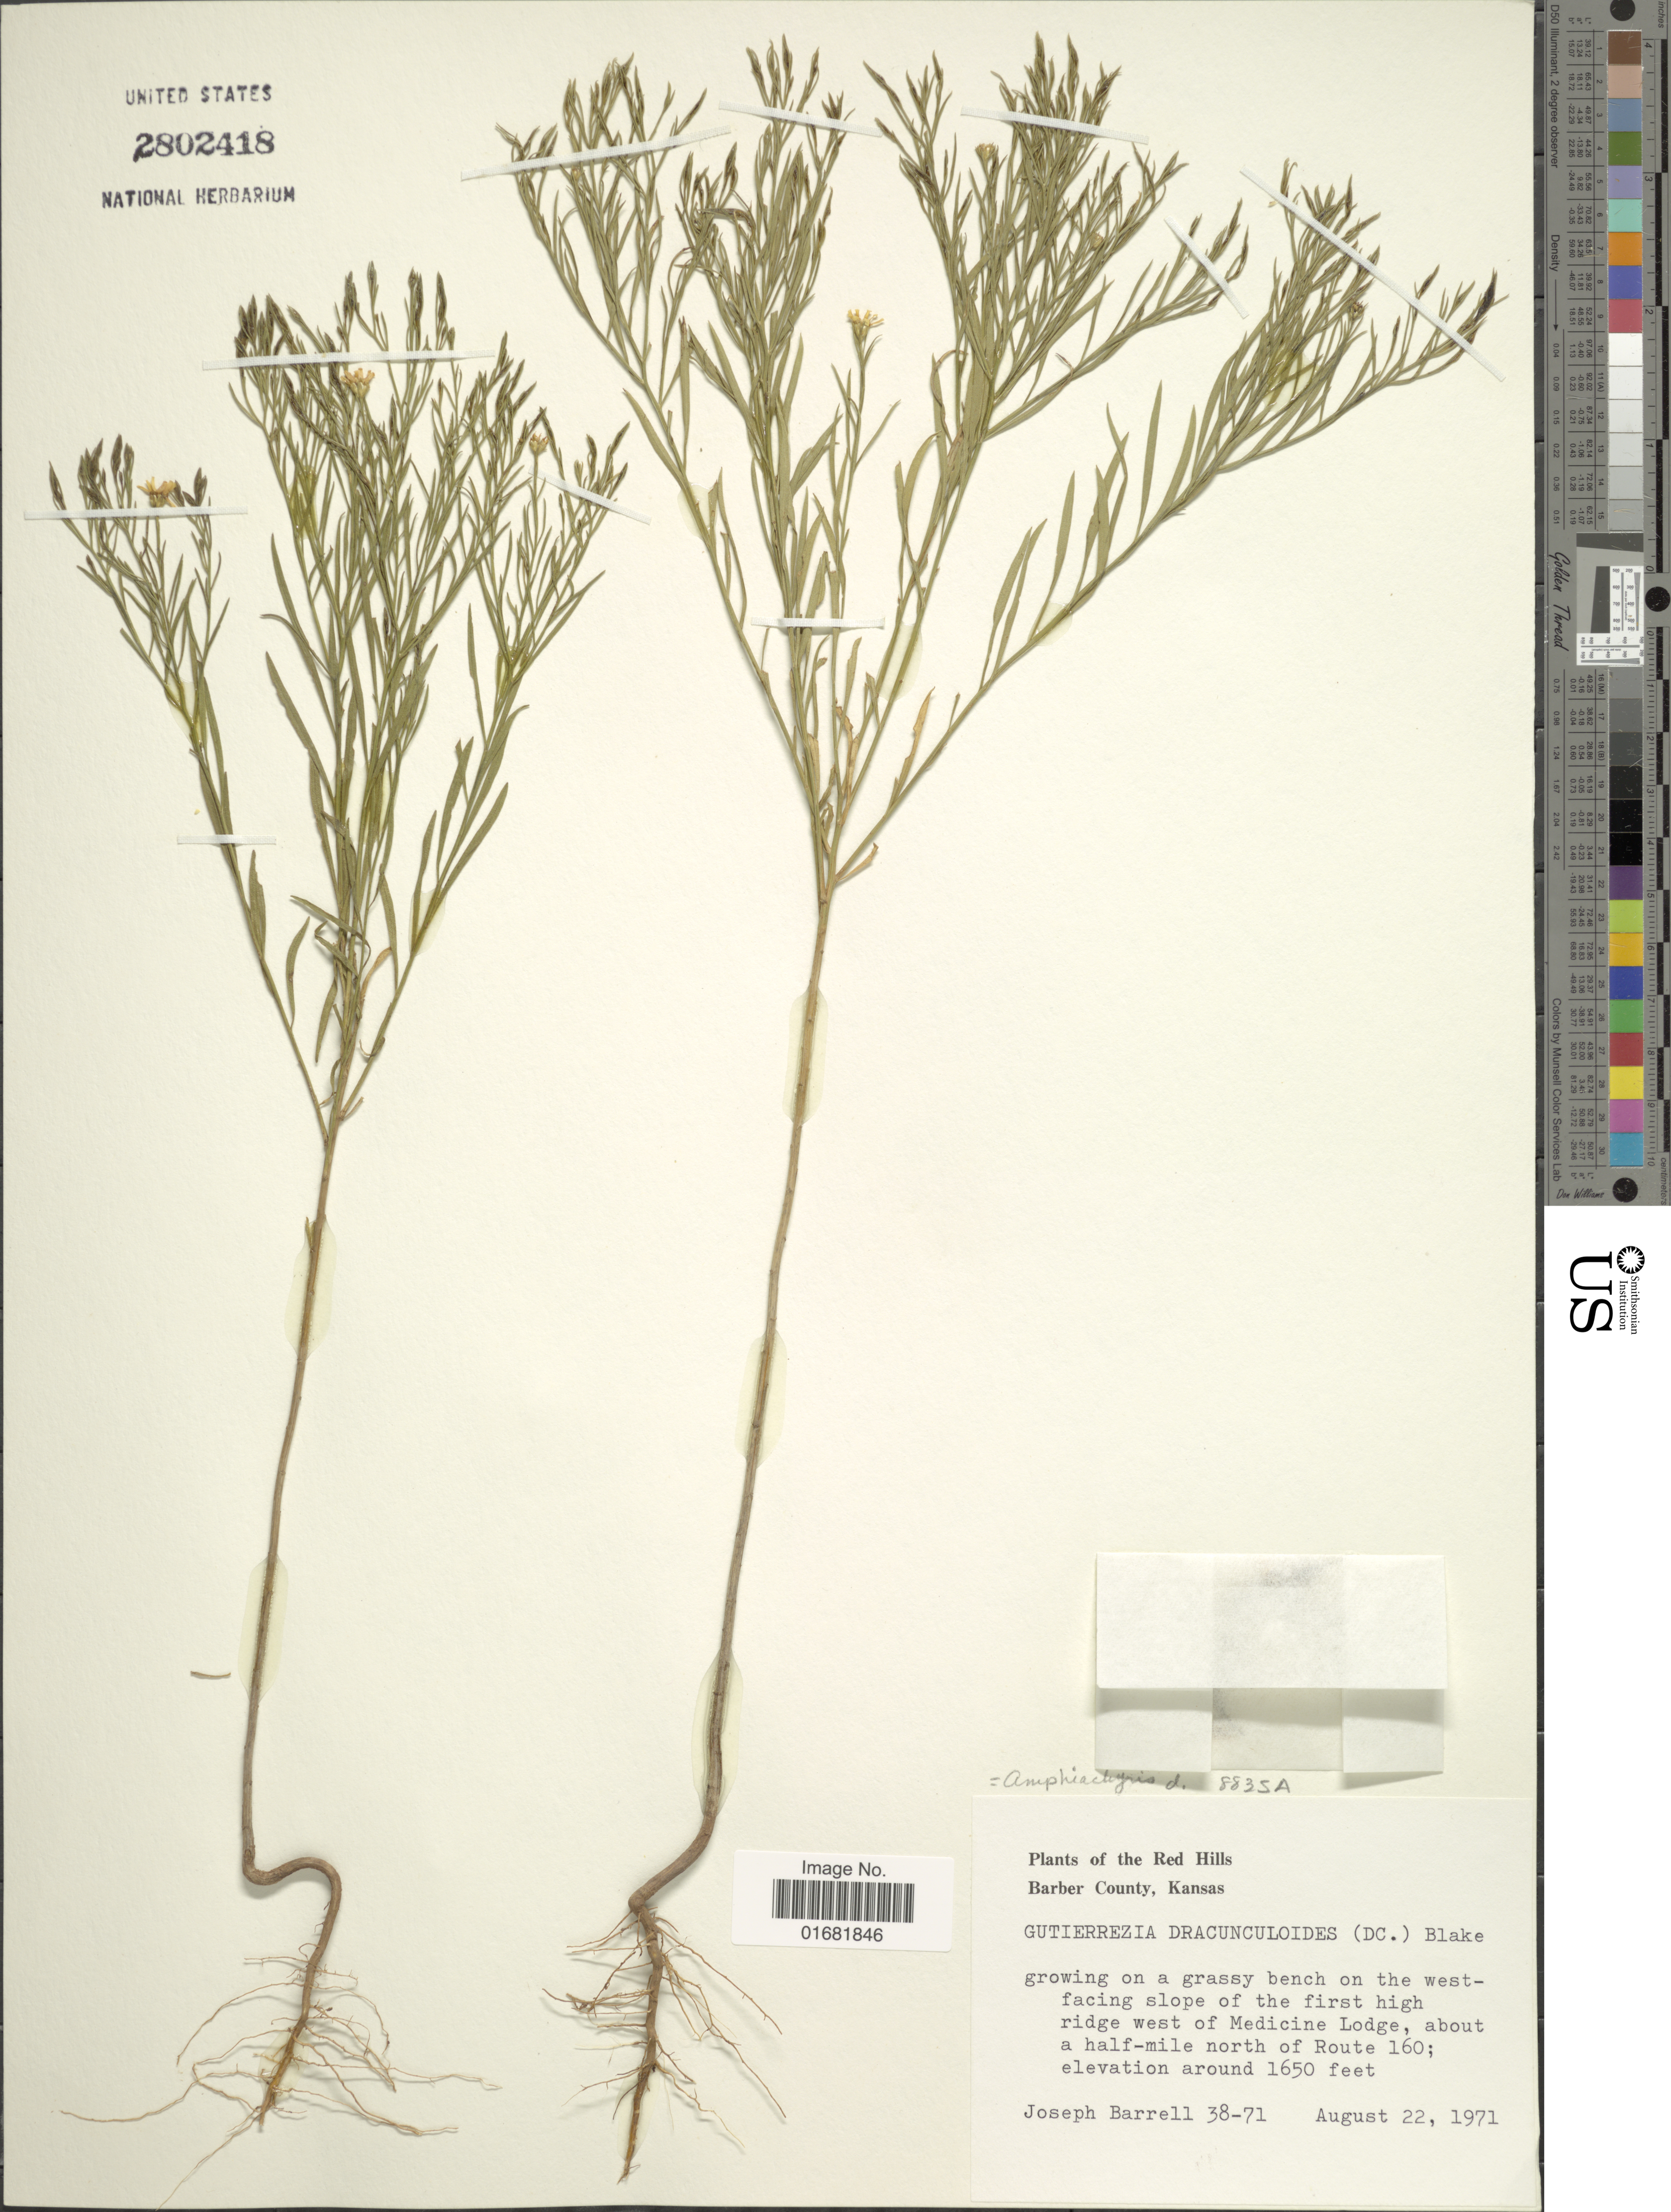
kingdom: Plantae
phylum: Tracheophyta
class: Magnoliopsida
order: Asterales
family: Asteraceae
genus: Amphiachyris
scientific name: Amphiachyris dracunculoides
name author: (DC.) Nutt.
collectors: J. Barrell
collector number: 38-71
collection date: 1971-08-22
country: United States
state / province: Kansas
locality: Red Hills. Barber County. westfacing slope of the first high ridge west of Medicine Lodge, about a half-mile north of Route 160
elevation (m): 503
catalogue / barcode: US 2802418